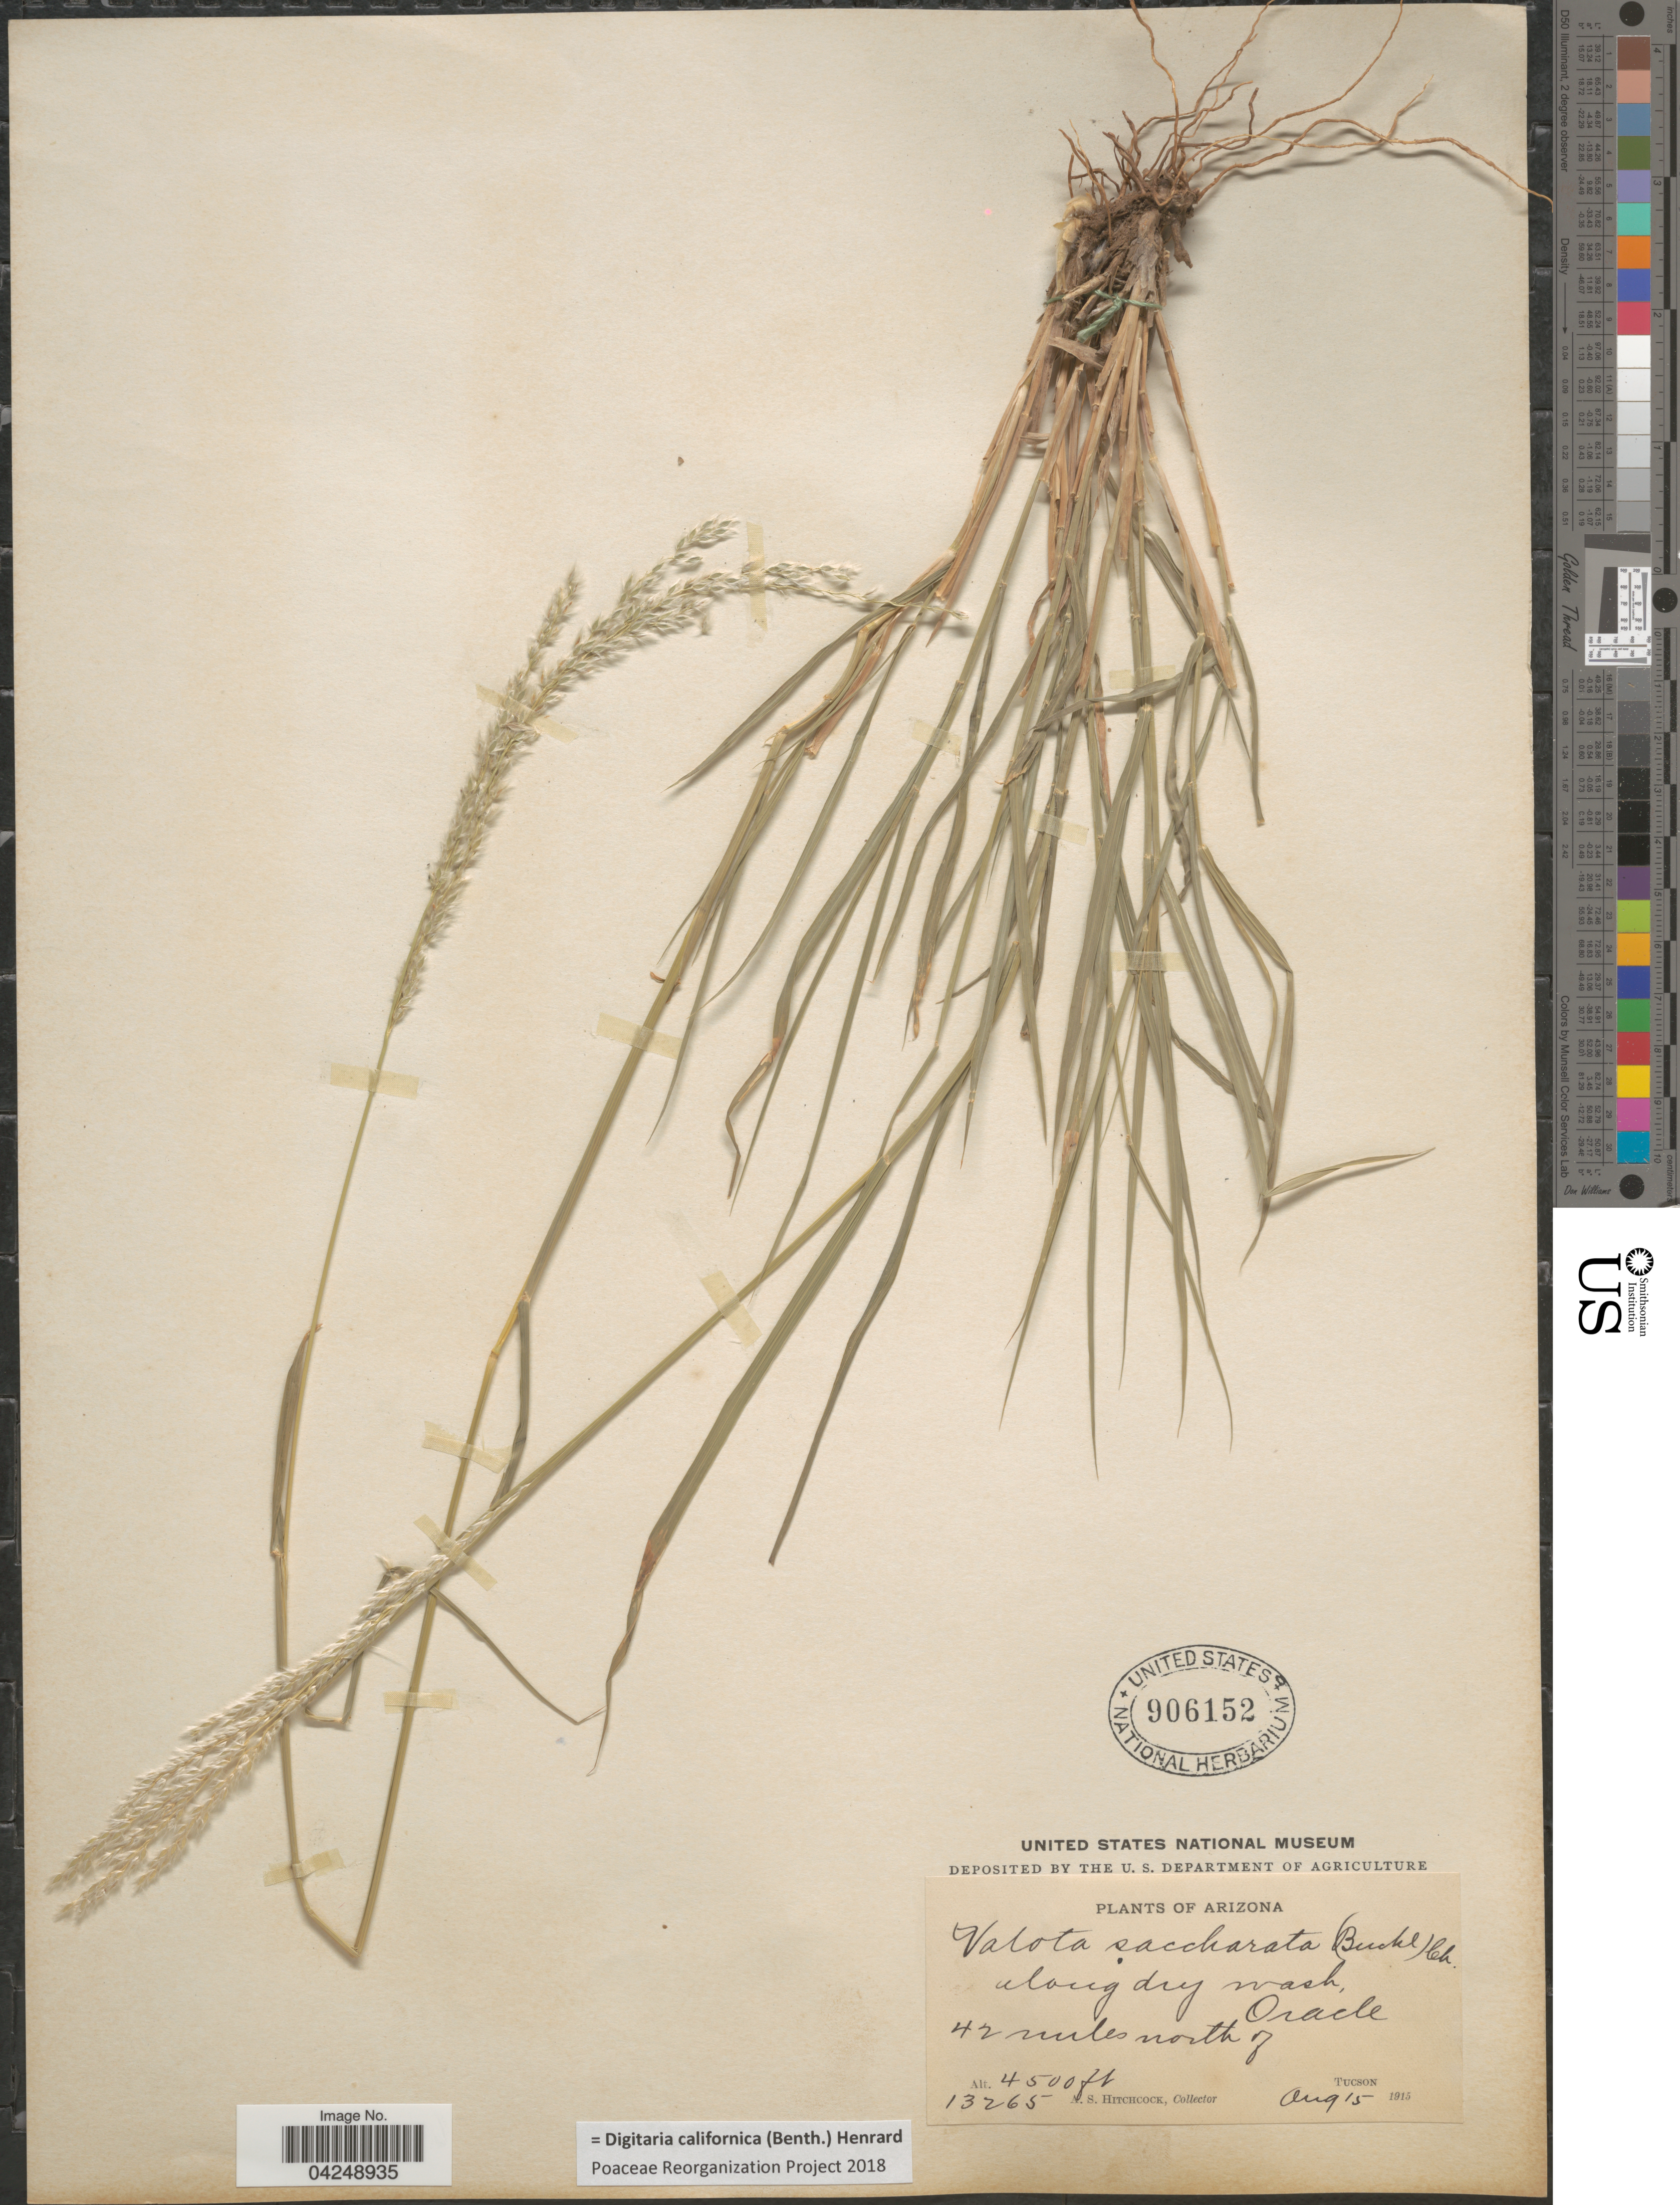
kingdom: Plantae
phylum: Tracheophyta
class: Liliopsida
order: Poales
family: Poaceae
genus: Digitaria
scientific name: Digitaria californica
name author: (Benth.) Henr.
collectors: A. S. Hitchcock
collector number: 13265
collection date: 1915-08-15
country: United States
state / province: Arizona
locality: Along dry wash, Oracle. 42 miles north of Tucson.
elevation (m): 1372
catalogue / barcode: US 906152